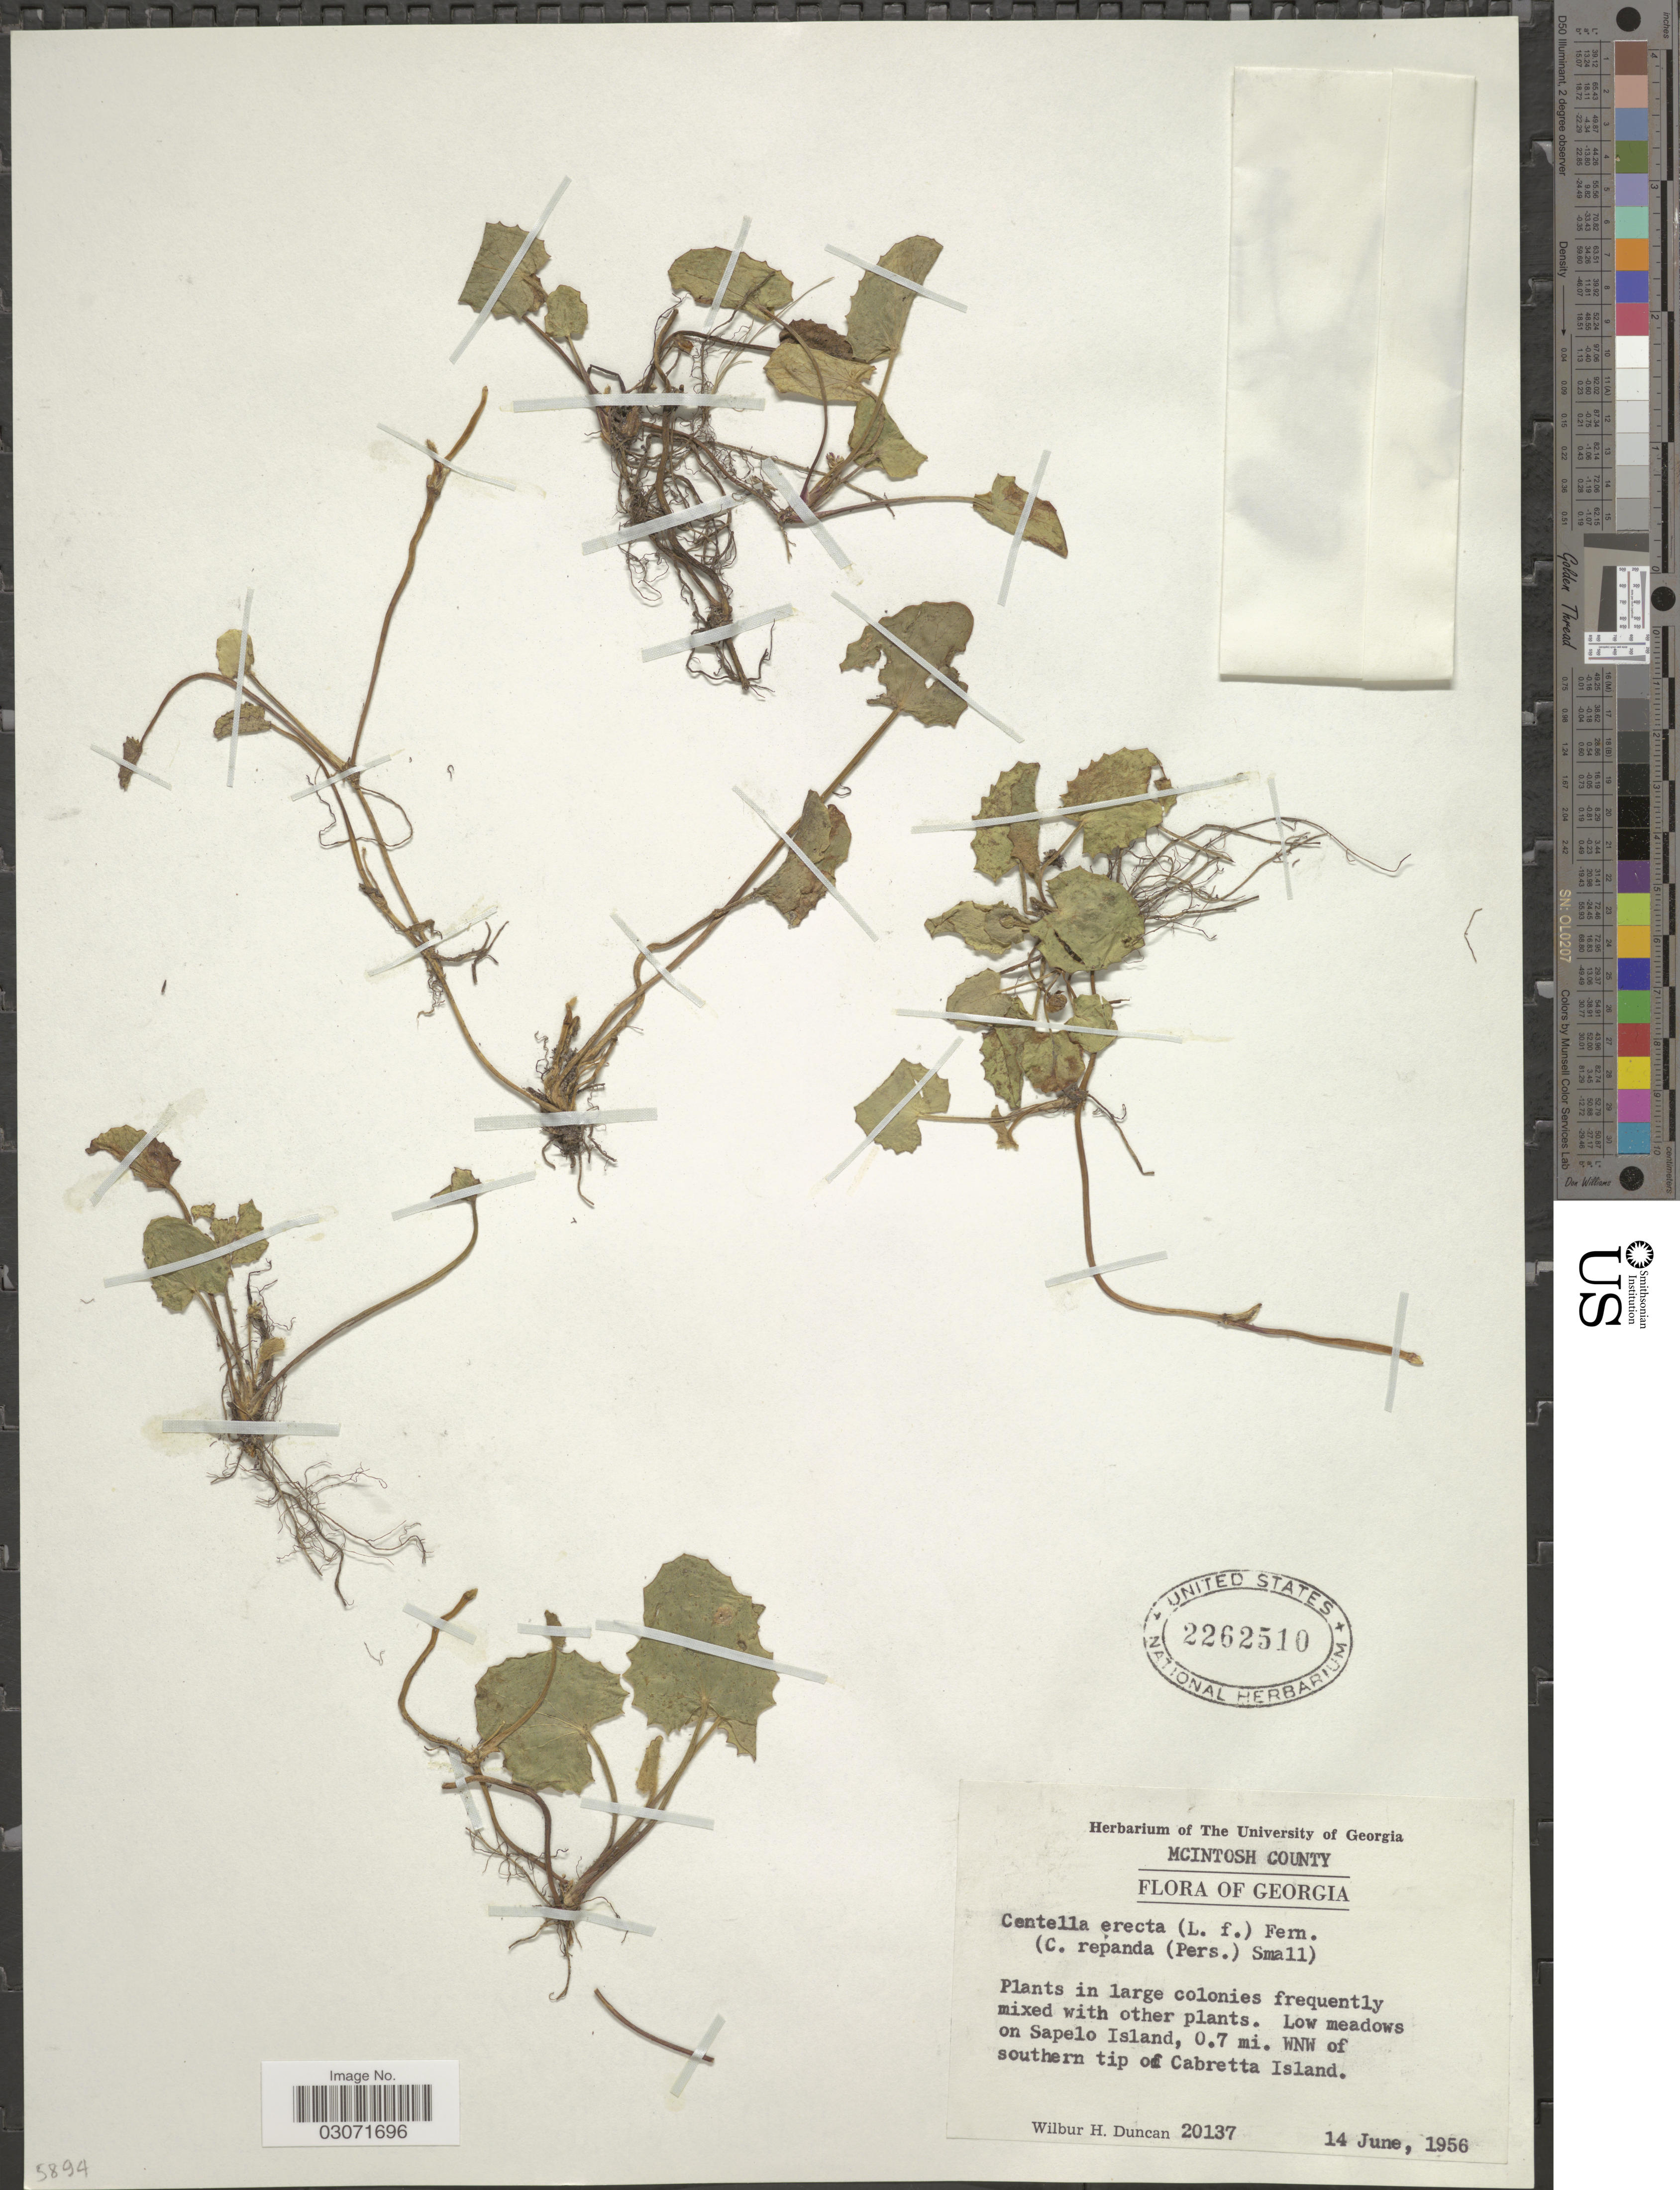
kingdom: Plantae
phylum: Tracheophyta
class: Magnoliopsida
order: Apiales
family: Apiaceae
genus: Centella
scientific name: Centella asiatica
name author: (L.) Urb.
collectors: W. H. Duncan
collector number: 20137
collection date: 1956-06-14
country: United States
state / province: Georgia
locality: Mcintosch County. Low meadows on Sapelo Island, 0.7 mi. WNW of southern tip of Cabretta Island.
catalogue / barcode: US 2262510